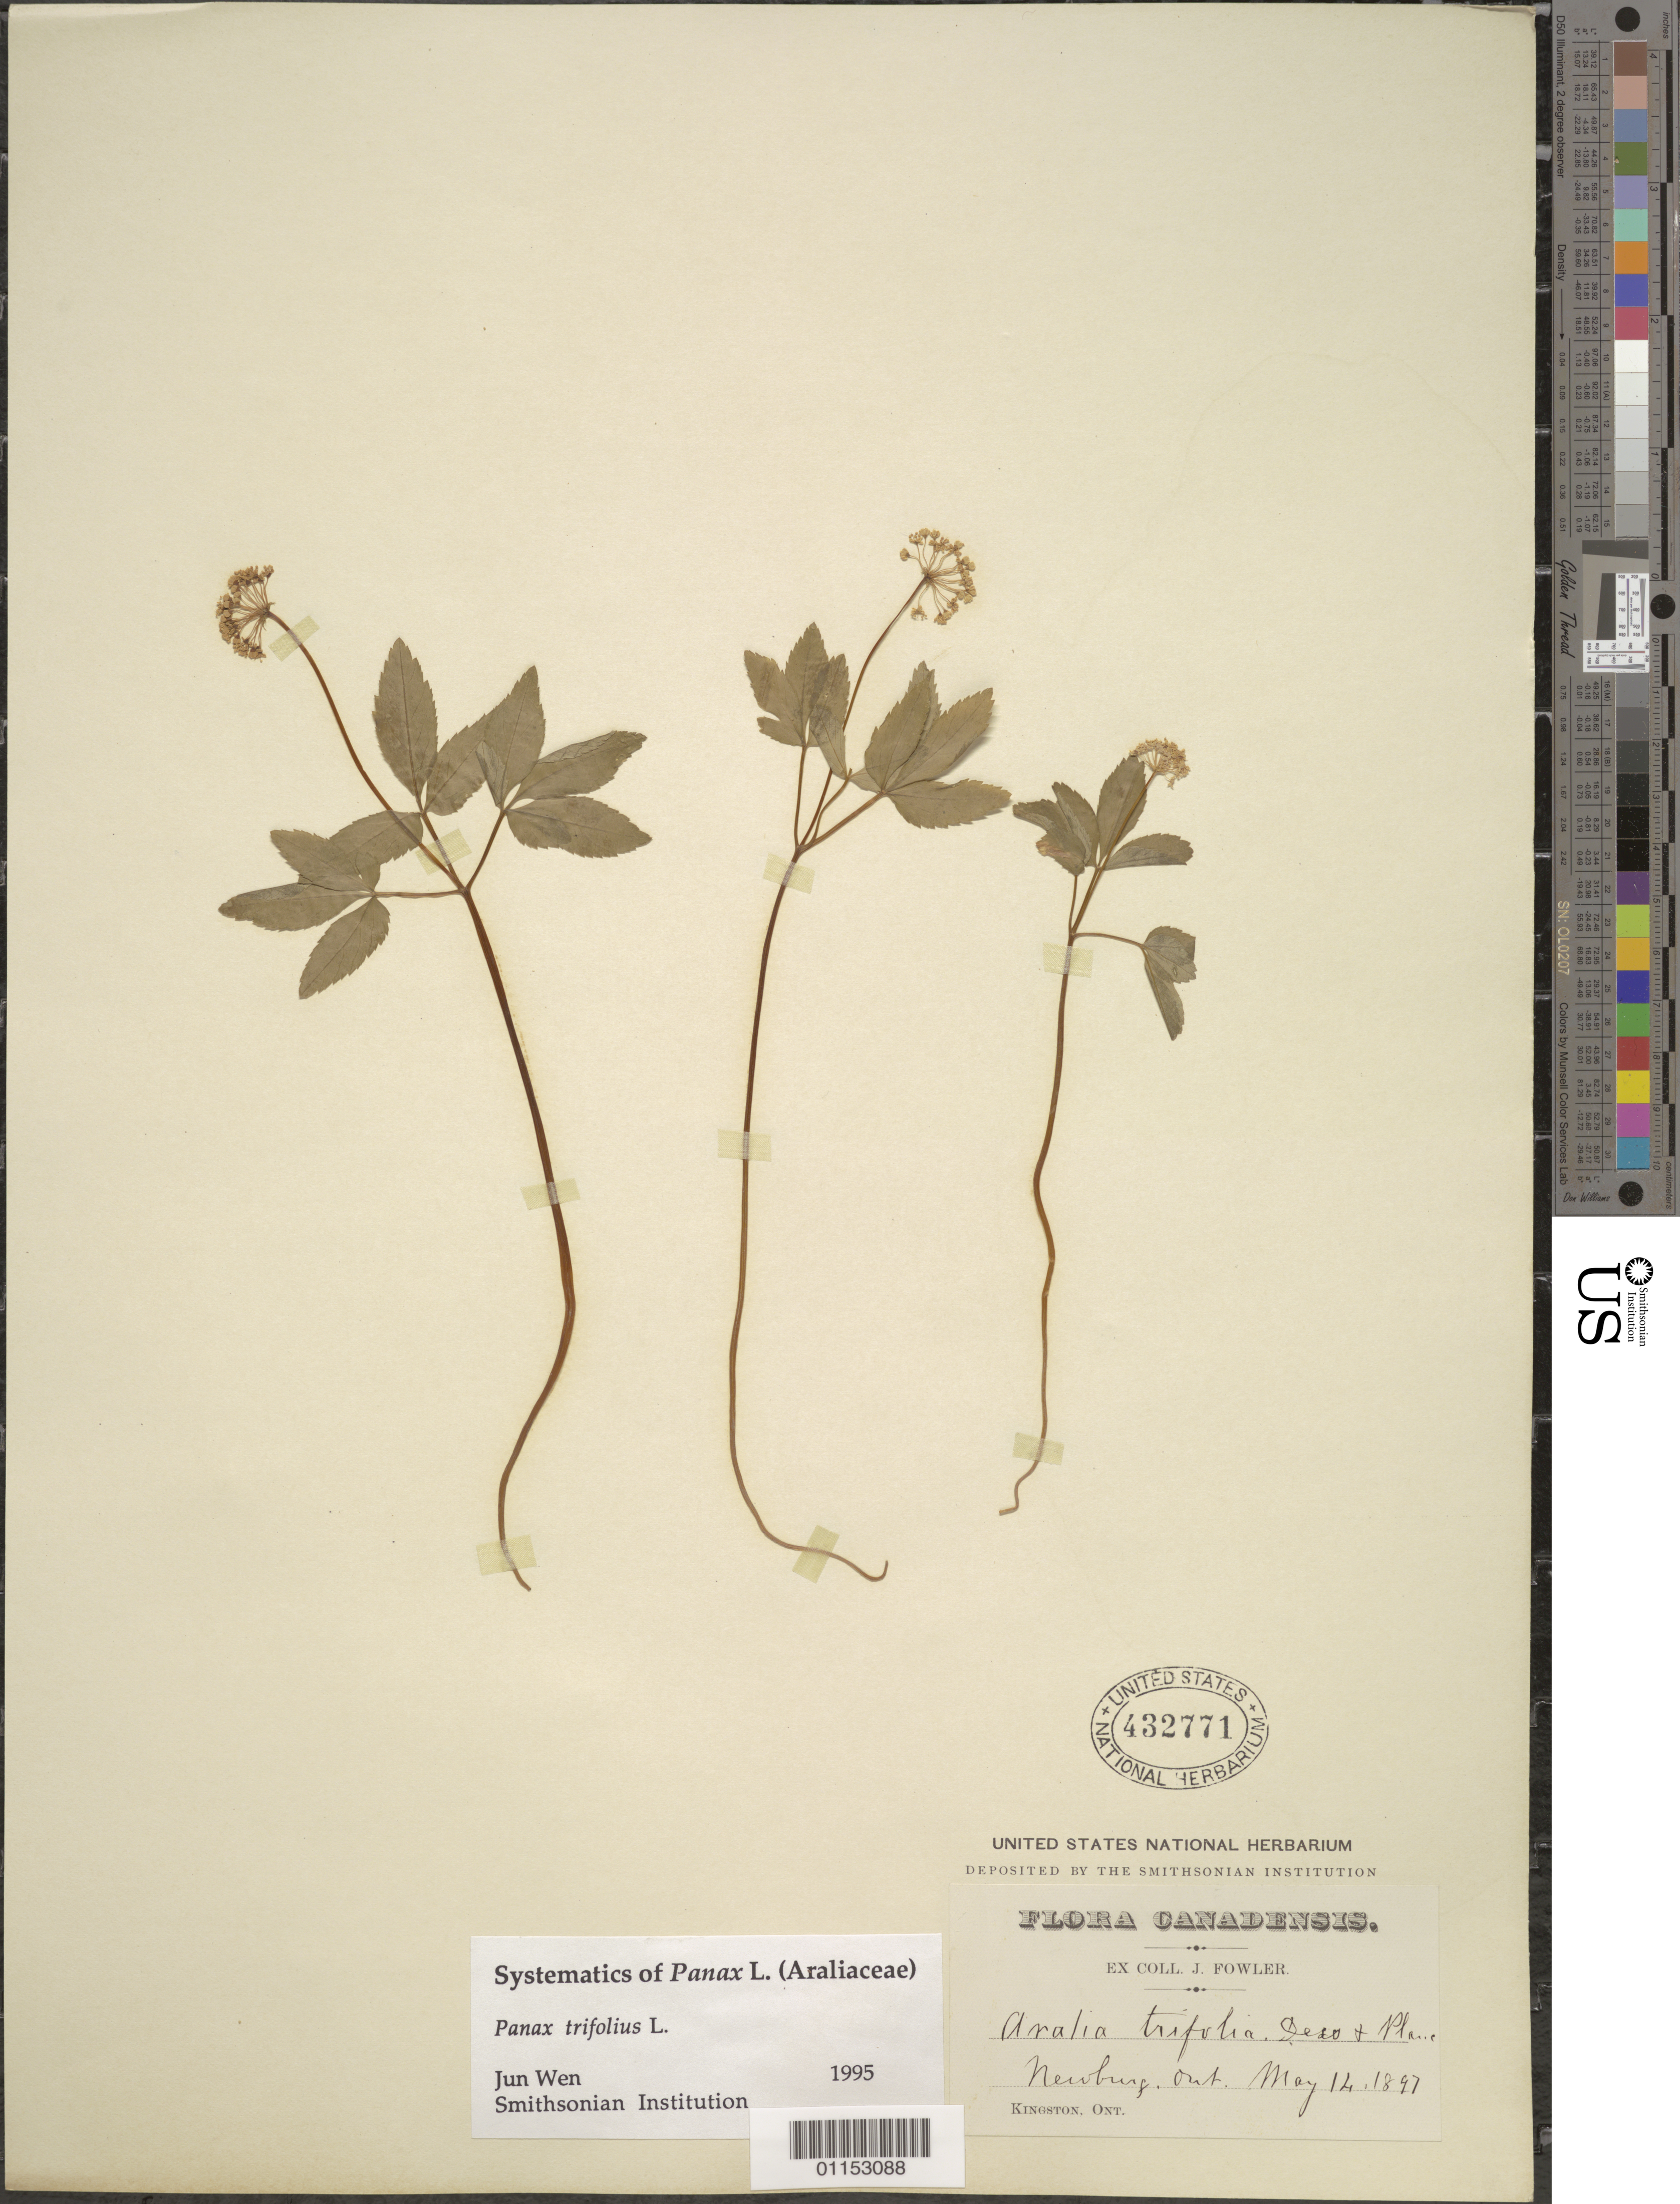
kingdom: Plantae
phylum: Tracheophyta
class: Magnoliopsida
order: Apiales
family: Araliaceae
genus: Panax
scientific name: Panax trifolius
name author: L.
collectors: J. P. Fowler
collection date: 1897-05-14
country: Canada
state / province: Ontario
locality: Newburgh.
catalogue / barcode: US 432771